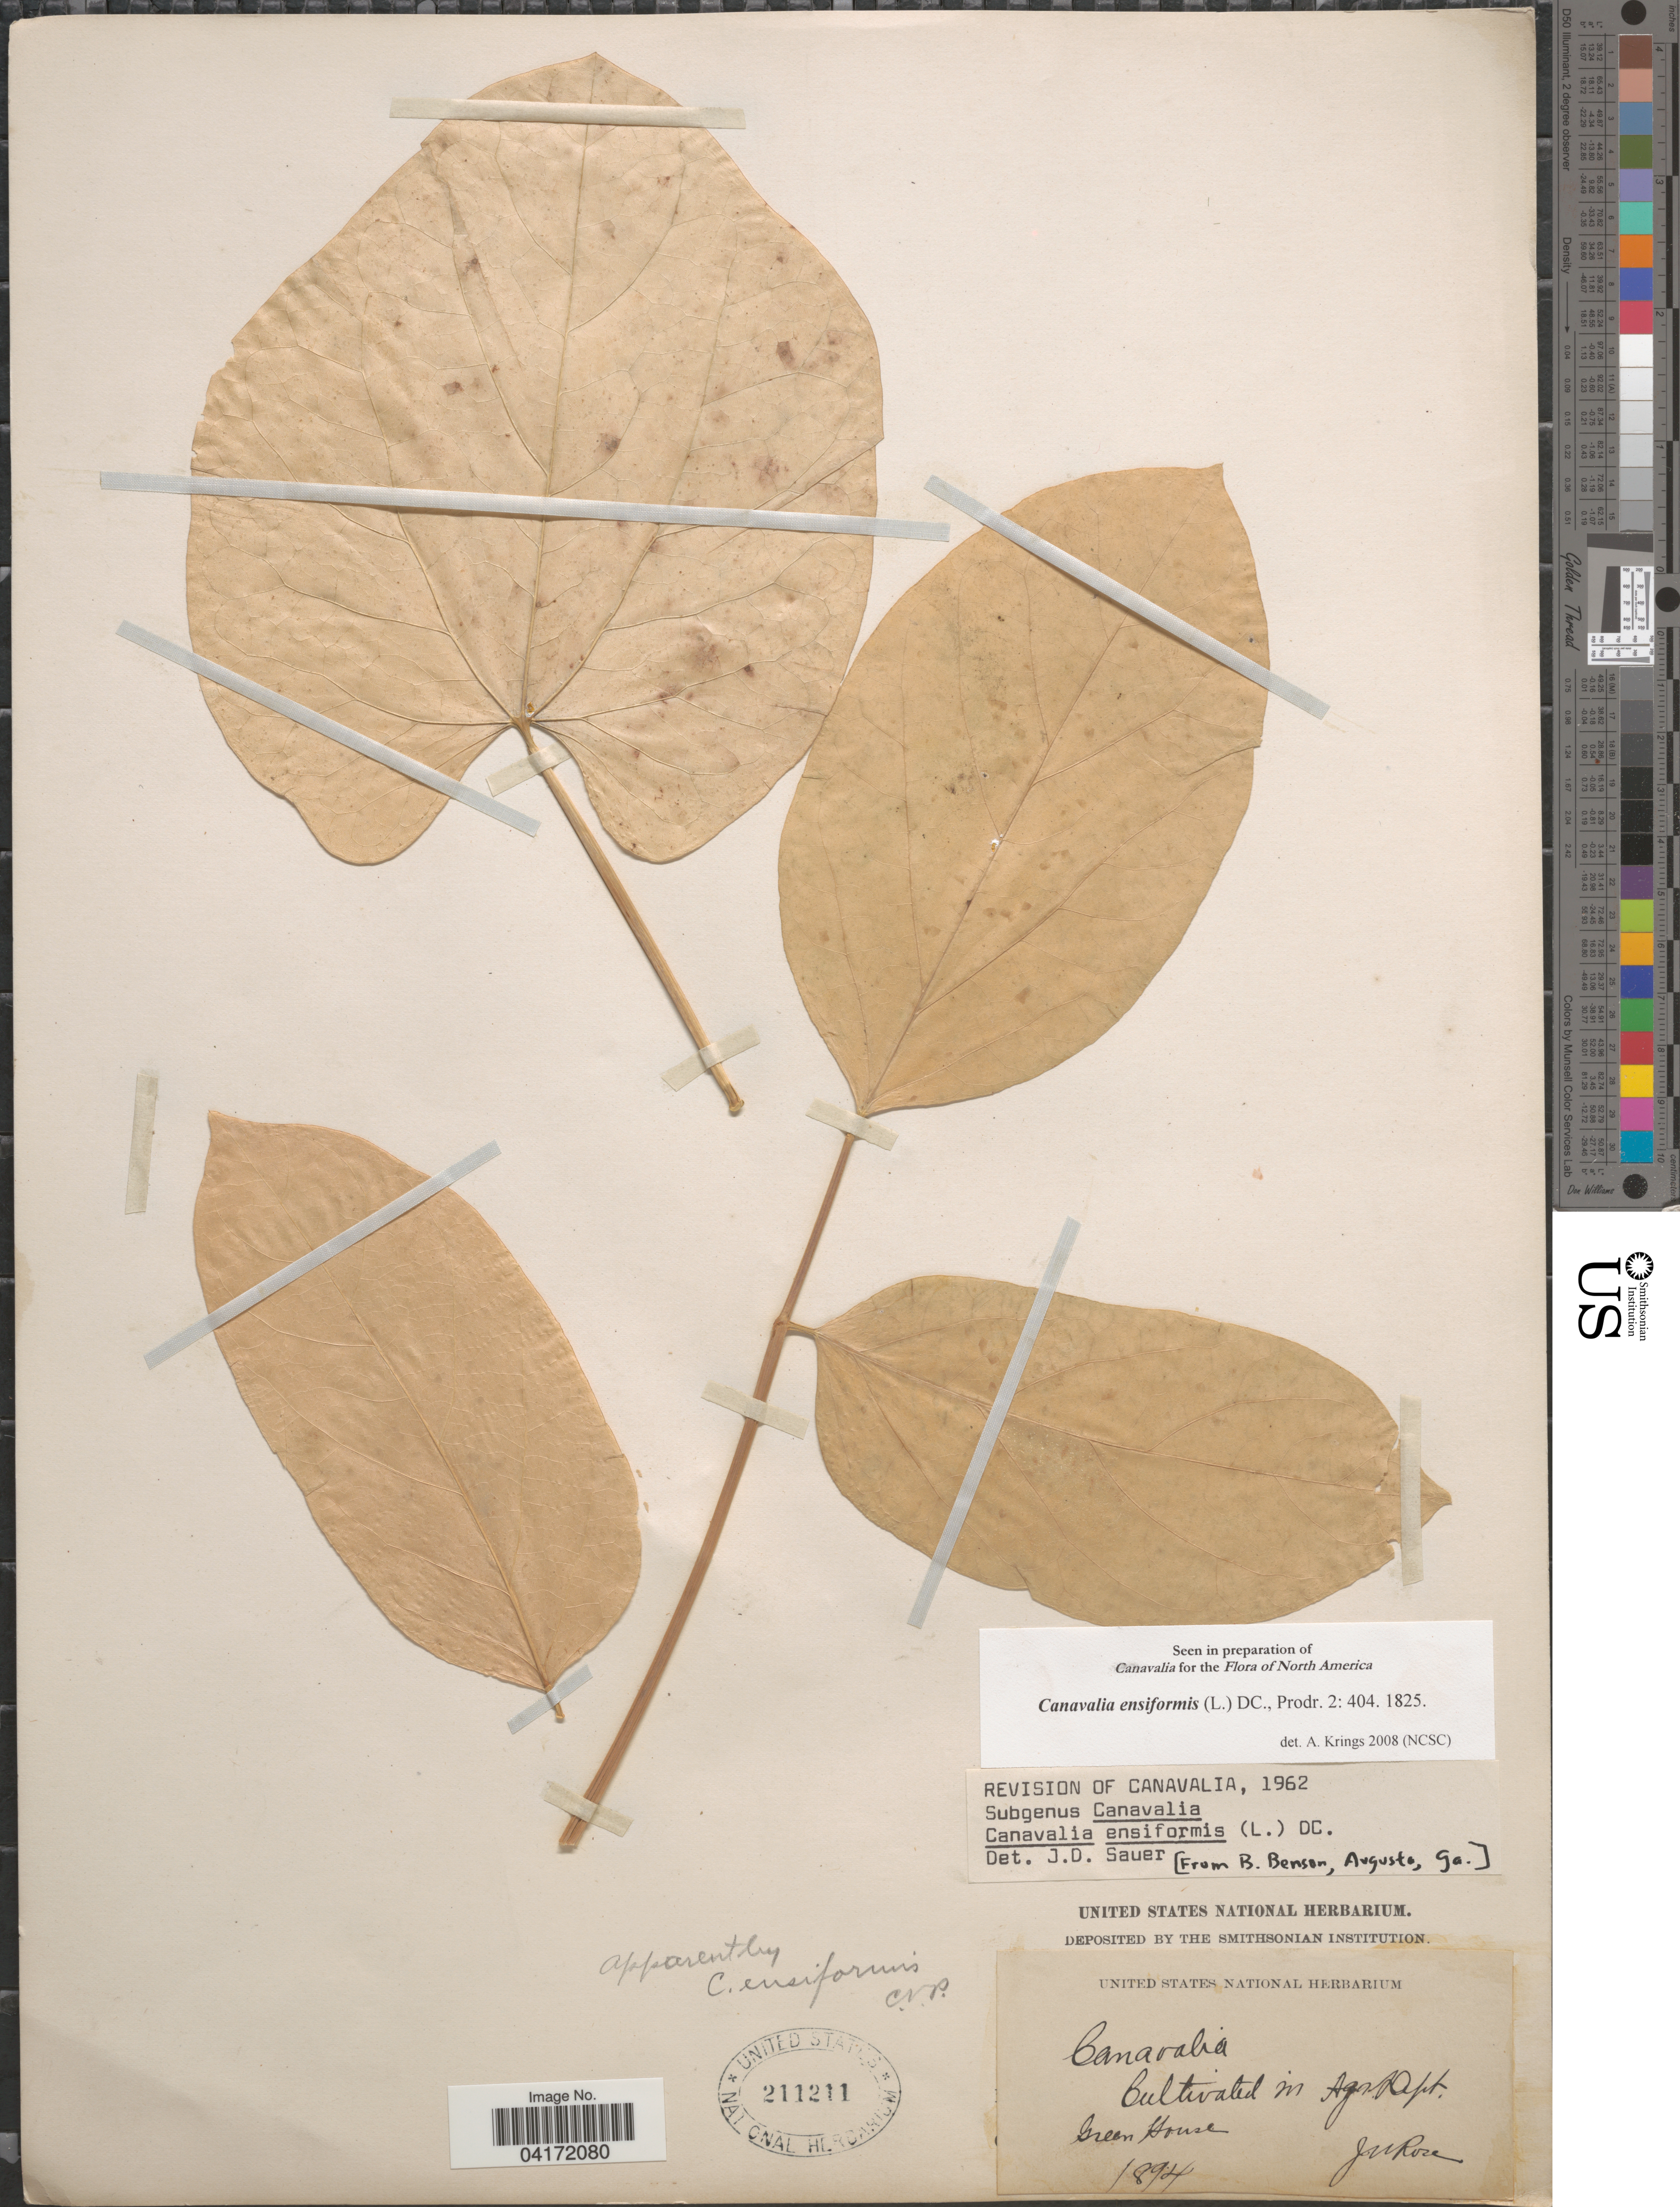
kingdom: Plantae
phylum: Tracheophyta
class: Magnoliopsida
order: Fabales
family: Fabaceae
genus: Canavalia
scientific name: Canavalia ensiformis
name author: (L.) DC.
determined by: Krings, A.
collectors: J. N. Rose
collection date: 1894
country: United States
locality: Cultivated in Agr. Dept. Green House.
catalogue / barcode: US 211211